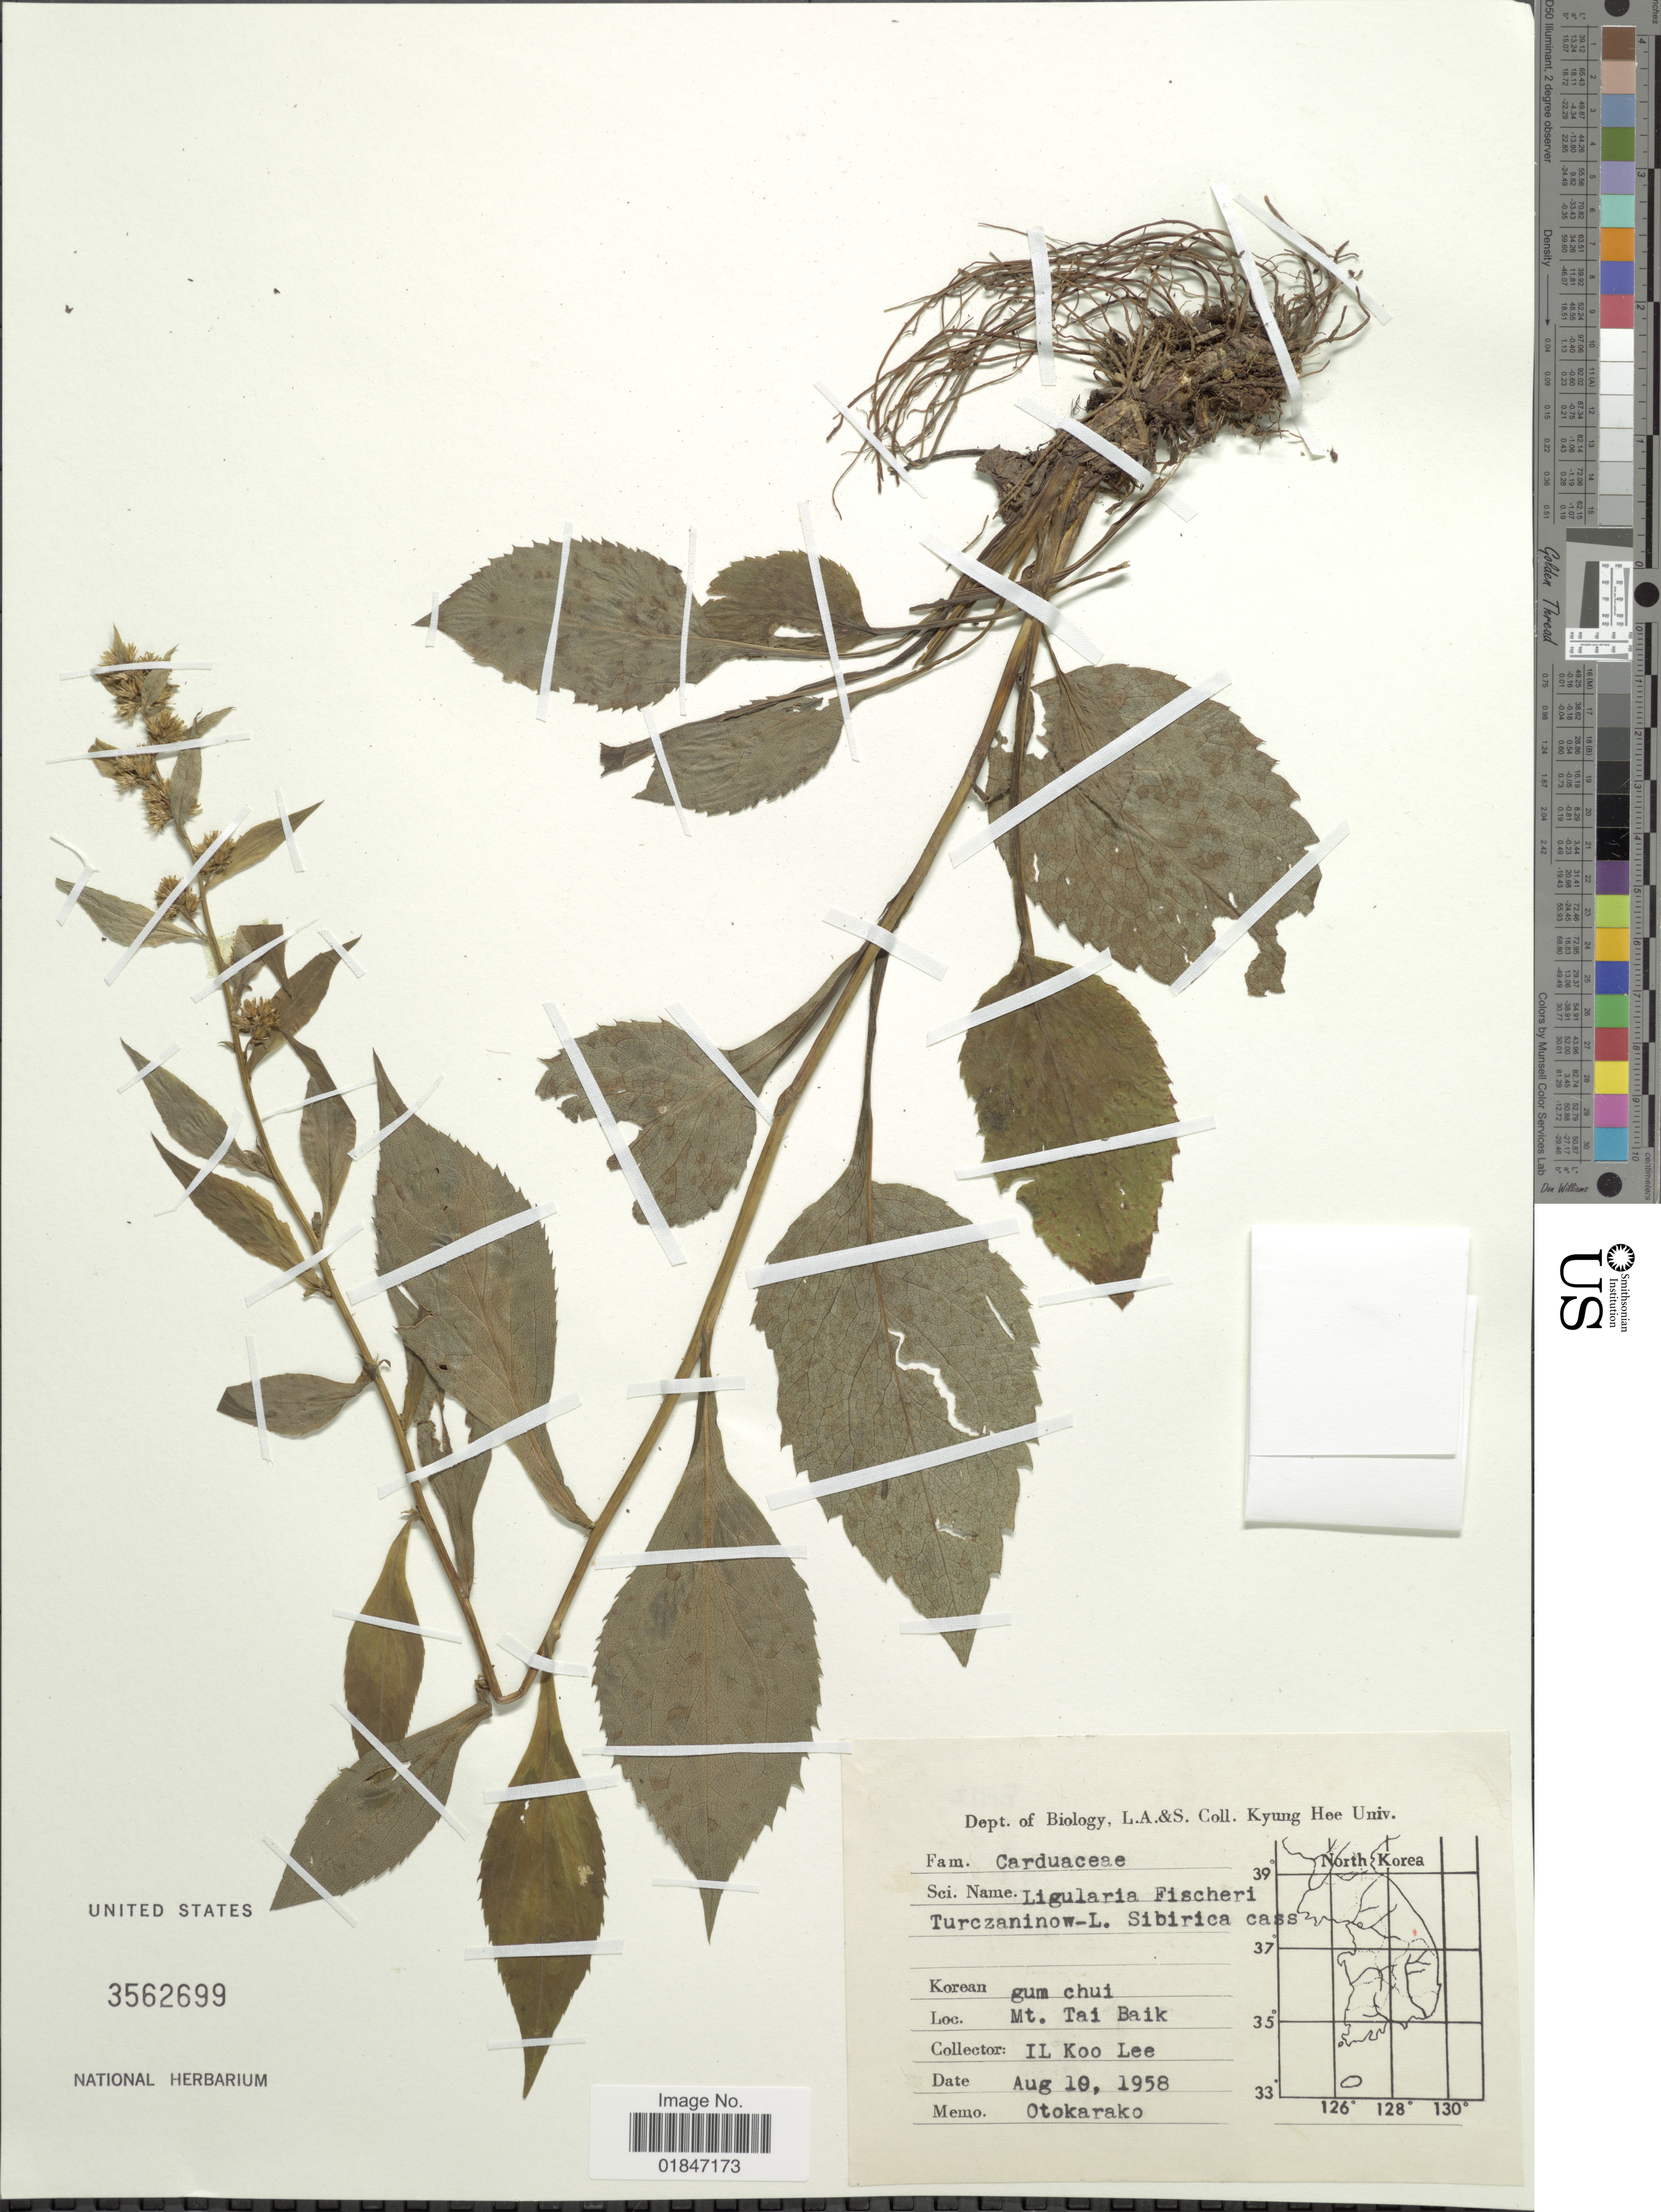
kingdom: Plantae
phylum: Tracheophyta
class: Magnoliopsida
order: Asterales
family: Asteraceae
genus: Ligularia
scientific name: Ligularia fischeri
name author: (Ledeb.) Turcz.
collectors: I. Lee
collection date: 1958-08-10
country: South Korea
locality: Mt. Tai Baik.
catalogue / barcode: US 3562699